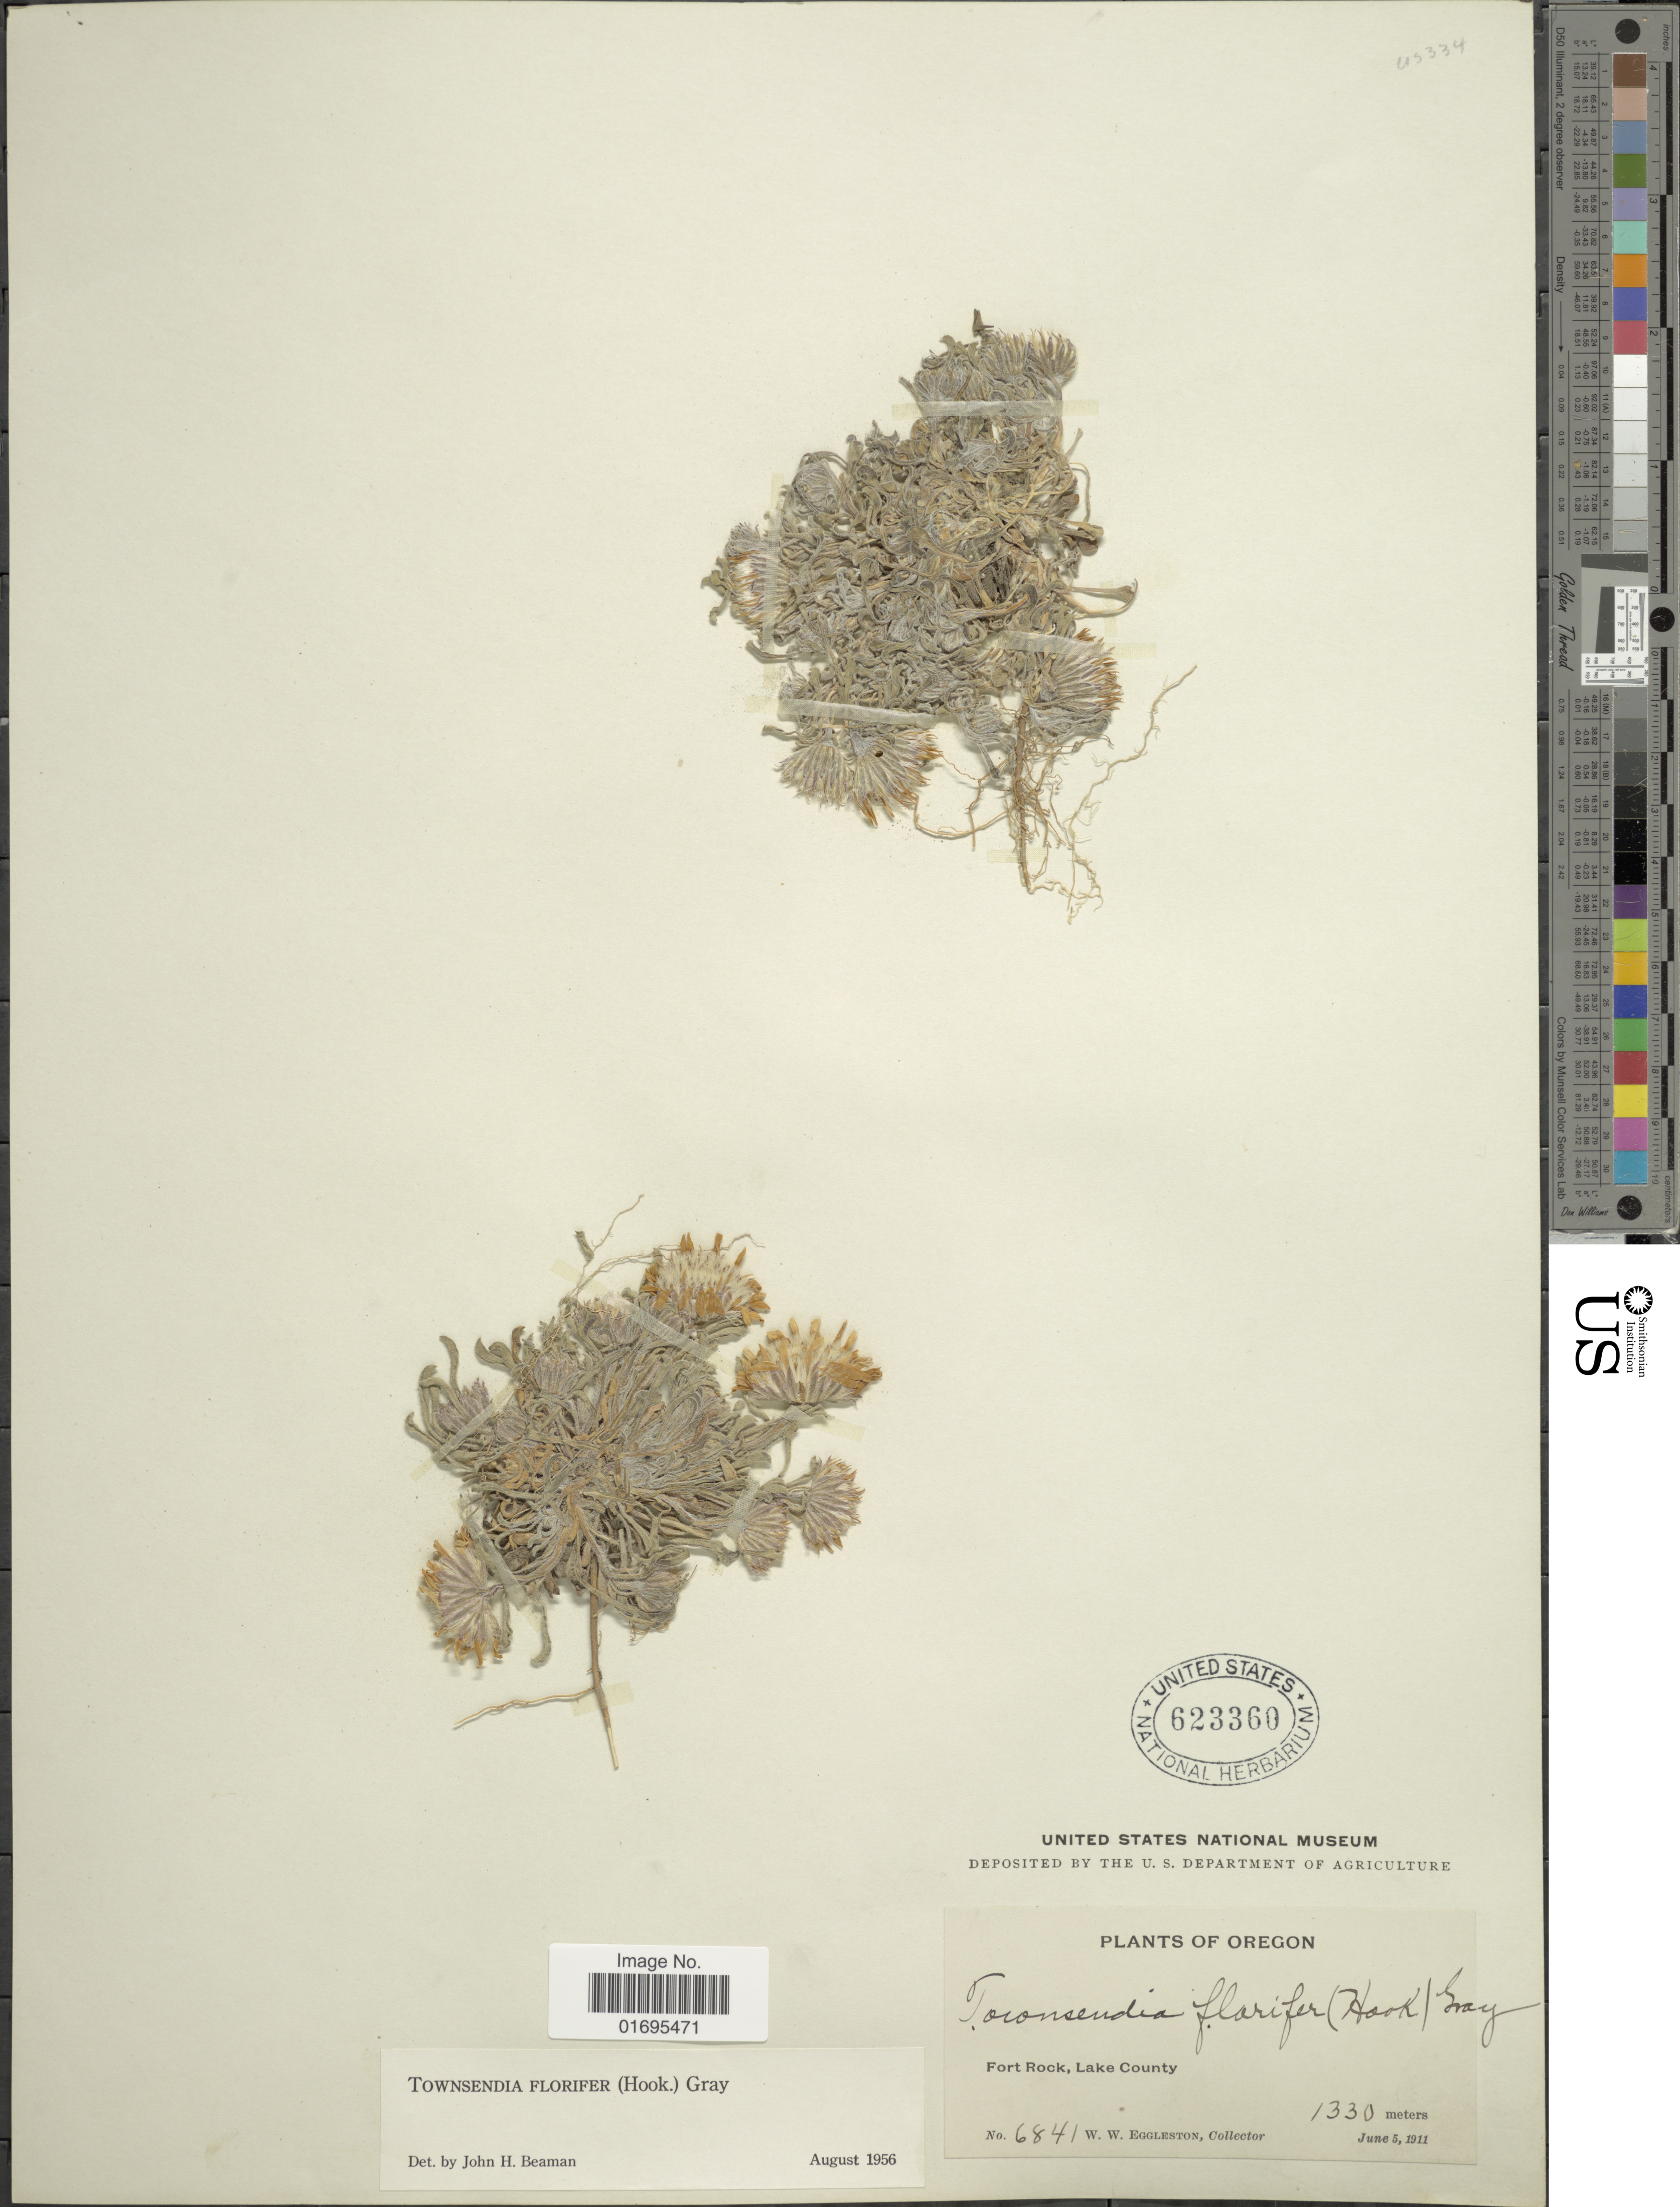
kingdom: Plantae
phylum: Tracheophyta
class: Magnoliopsida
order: Asterales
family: Asteraceae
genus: Townsendia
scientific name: Townsendia florifer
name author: (Hook.) A. Gray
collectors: W. W. Eggleston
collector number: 6841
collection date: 1911-06-05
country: United States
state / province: Oregon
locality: Fort Rock, Lake County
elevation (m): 1330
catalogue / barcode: US 623360